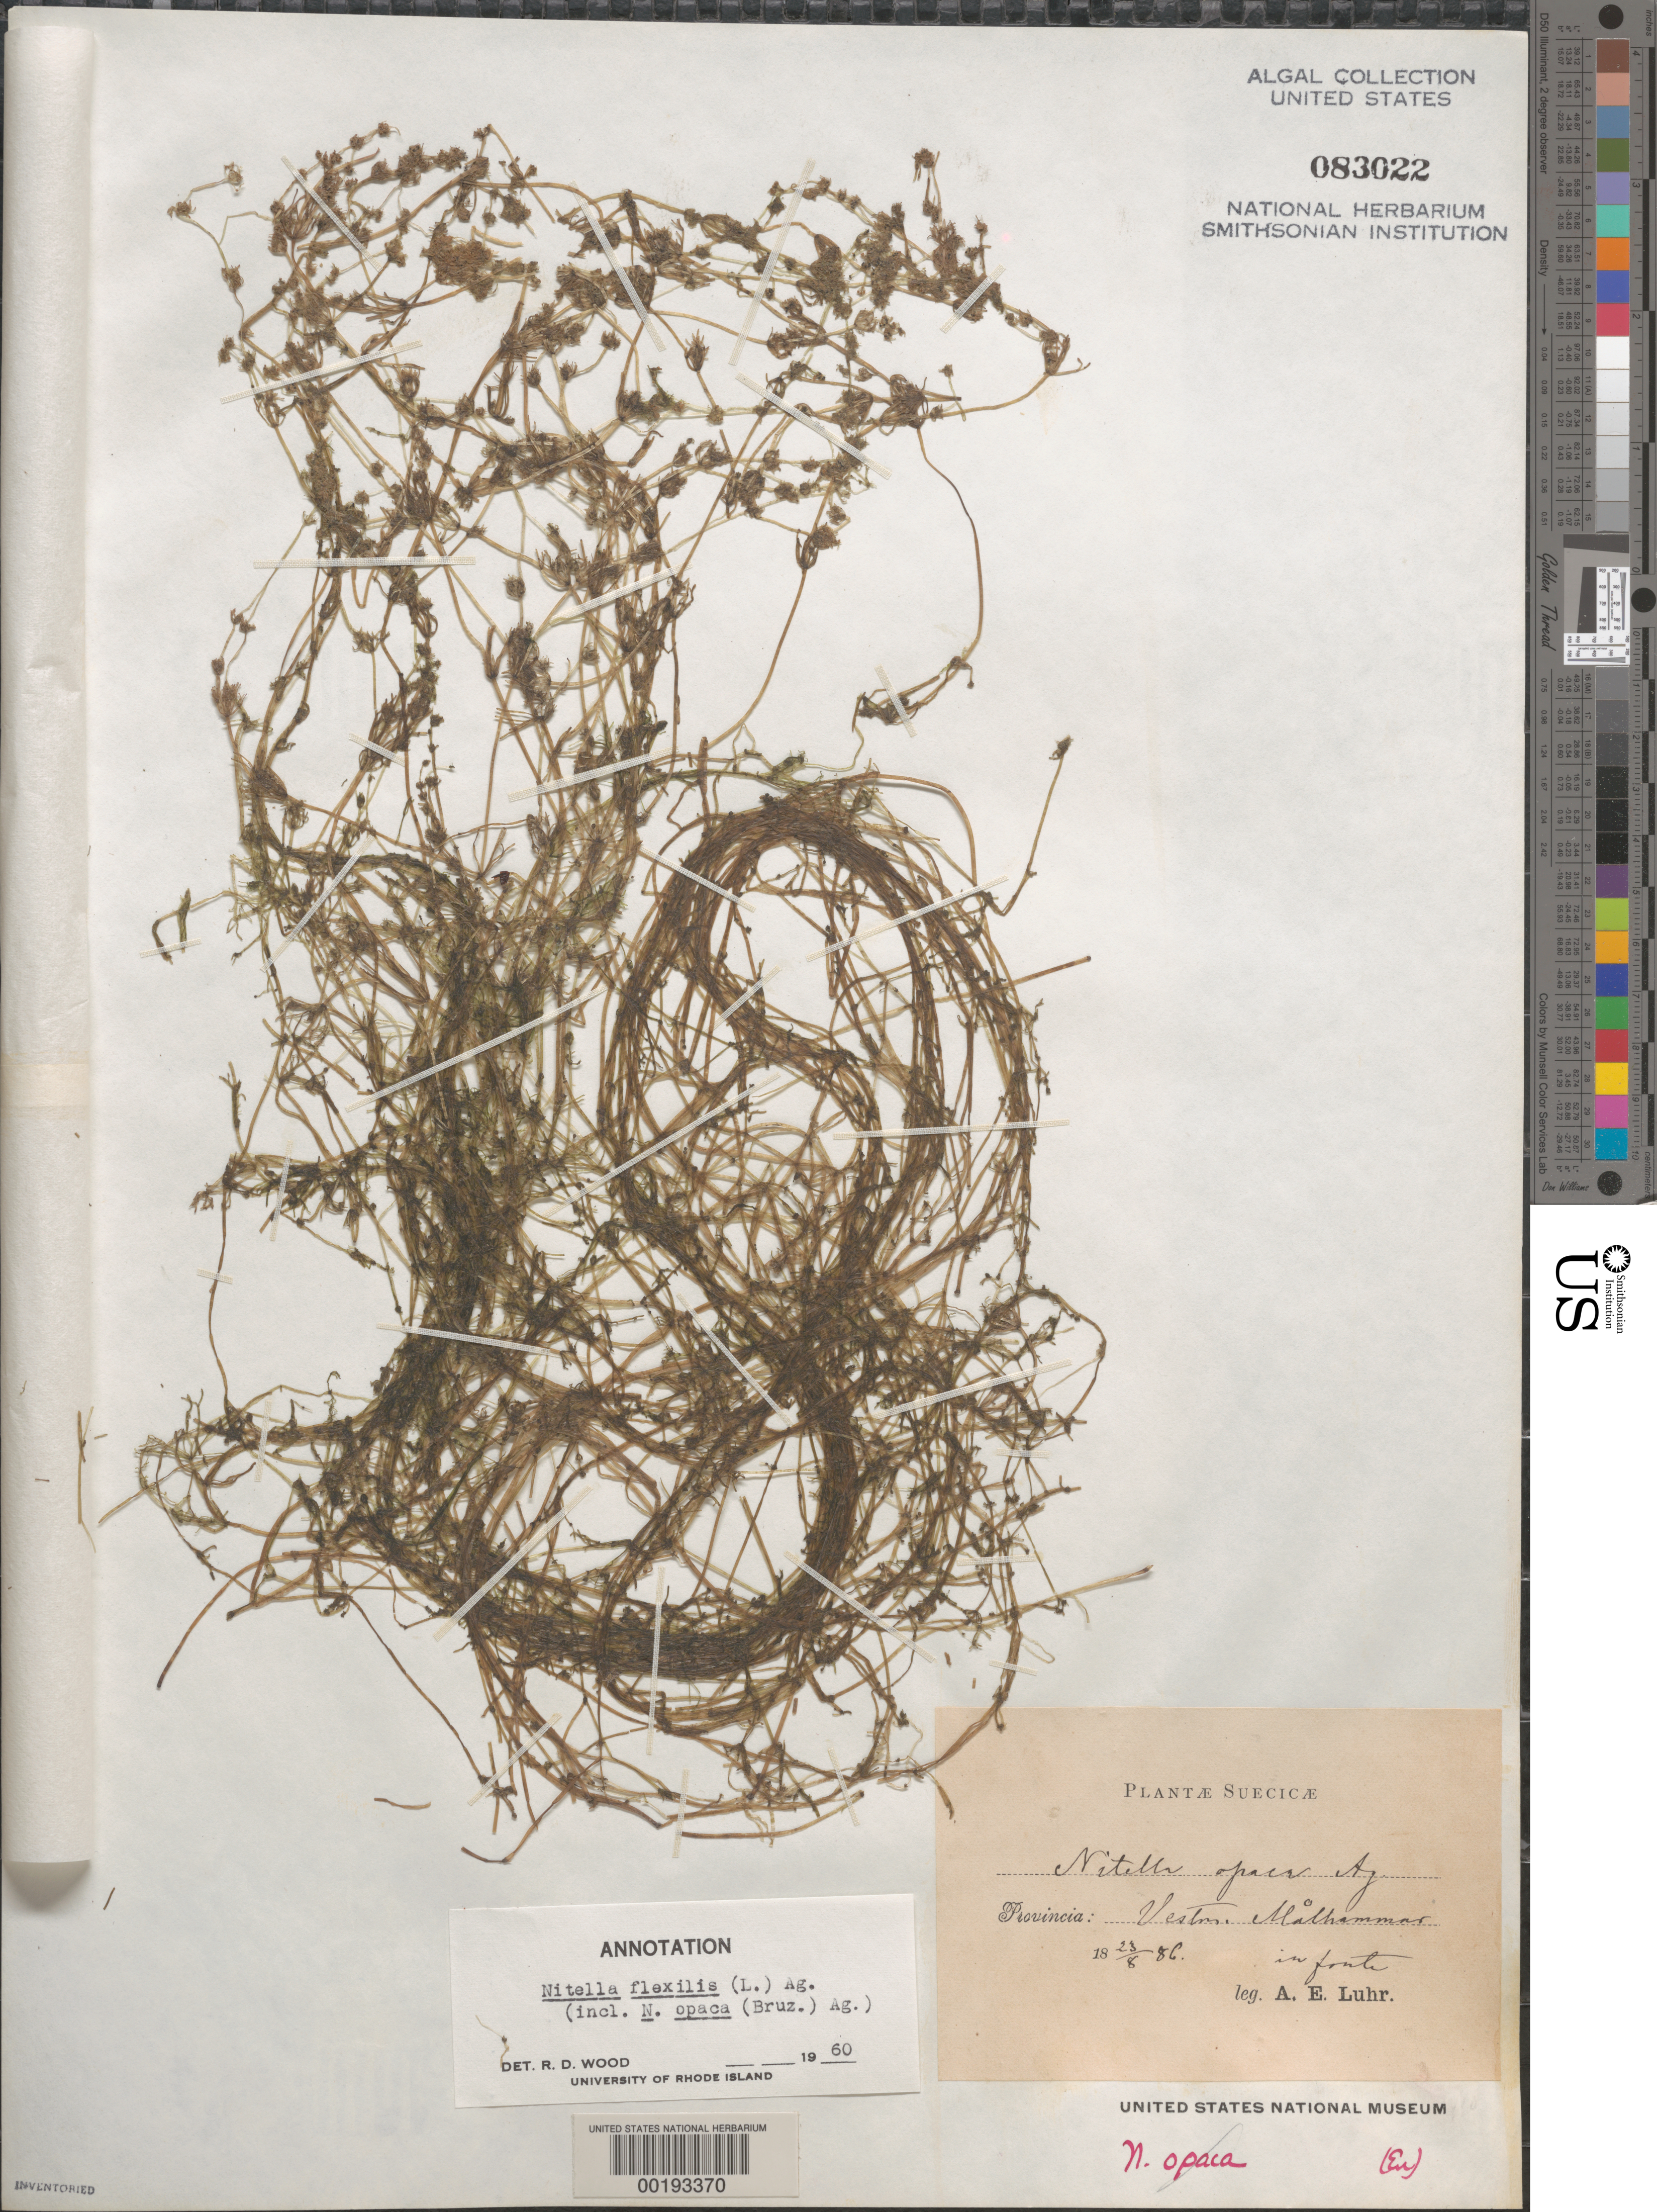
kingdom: Plantae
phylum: Charophyta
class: Charophyceae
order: Charales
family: Characeae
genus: Nitella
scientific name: Nitella flexilis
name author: (L.) C. Agardh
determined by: Wood, R. D.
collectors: A. Luhr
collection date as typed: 23 Aug 1886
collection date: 1886-08-23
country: Sweden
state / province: Vastmanland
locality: Malhammer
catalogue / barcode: US 83022